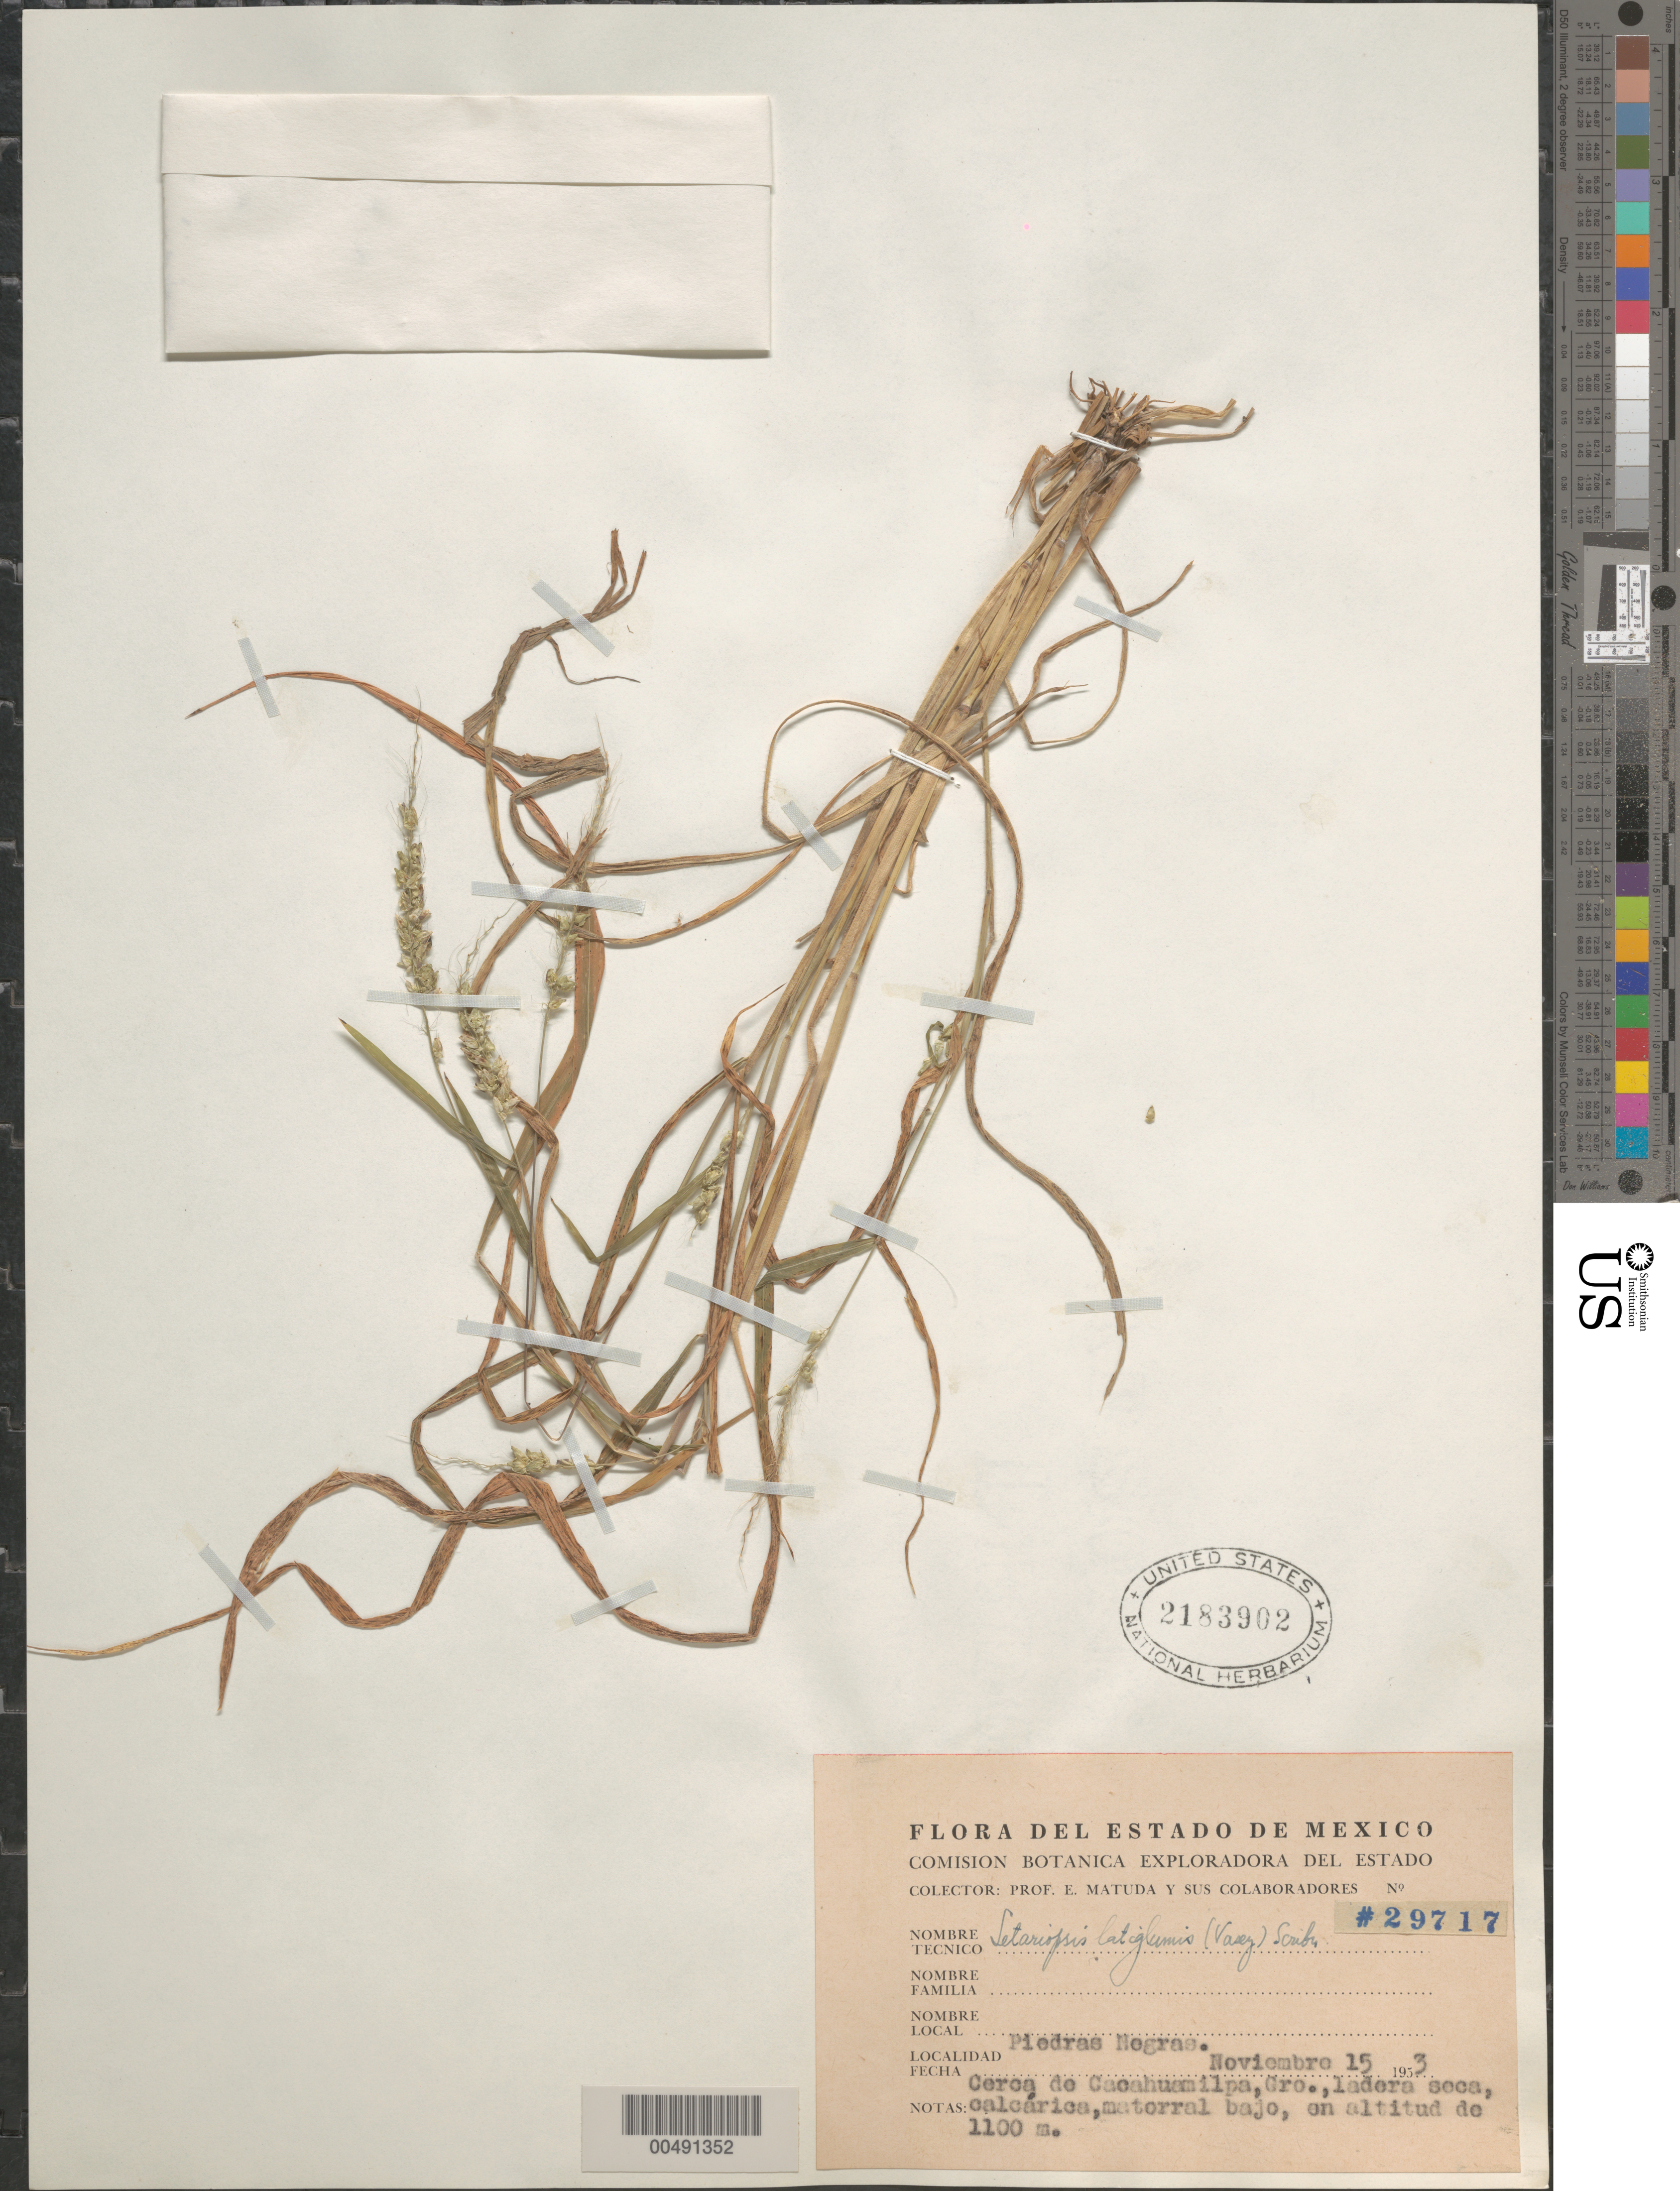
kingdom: Plantae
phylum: Tracheophyta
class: Liliopsida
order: Poales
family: Poaceae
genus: Setariopsis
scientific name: Setariopsis latiglumis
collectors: E. Matuda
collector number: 29717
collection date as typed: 15 Nov 1953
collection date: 1953-11-15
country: Mexico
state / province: México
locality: Piedras Negras, around Cacahuamilpa, Gro.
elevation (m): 1100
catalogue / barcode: US 2183902